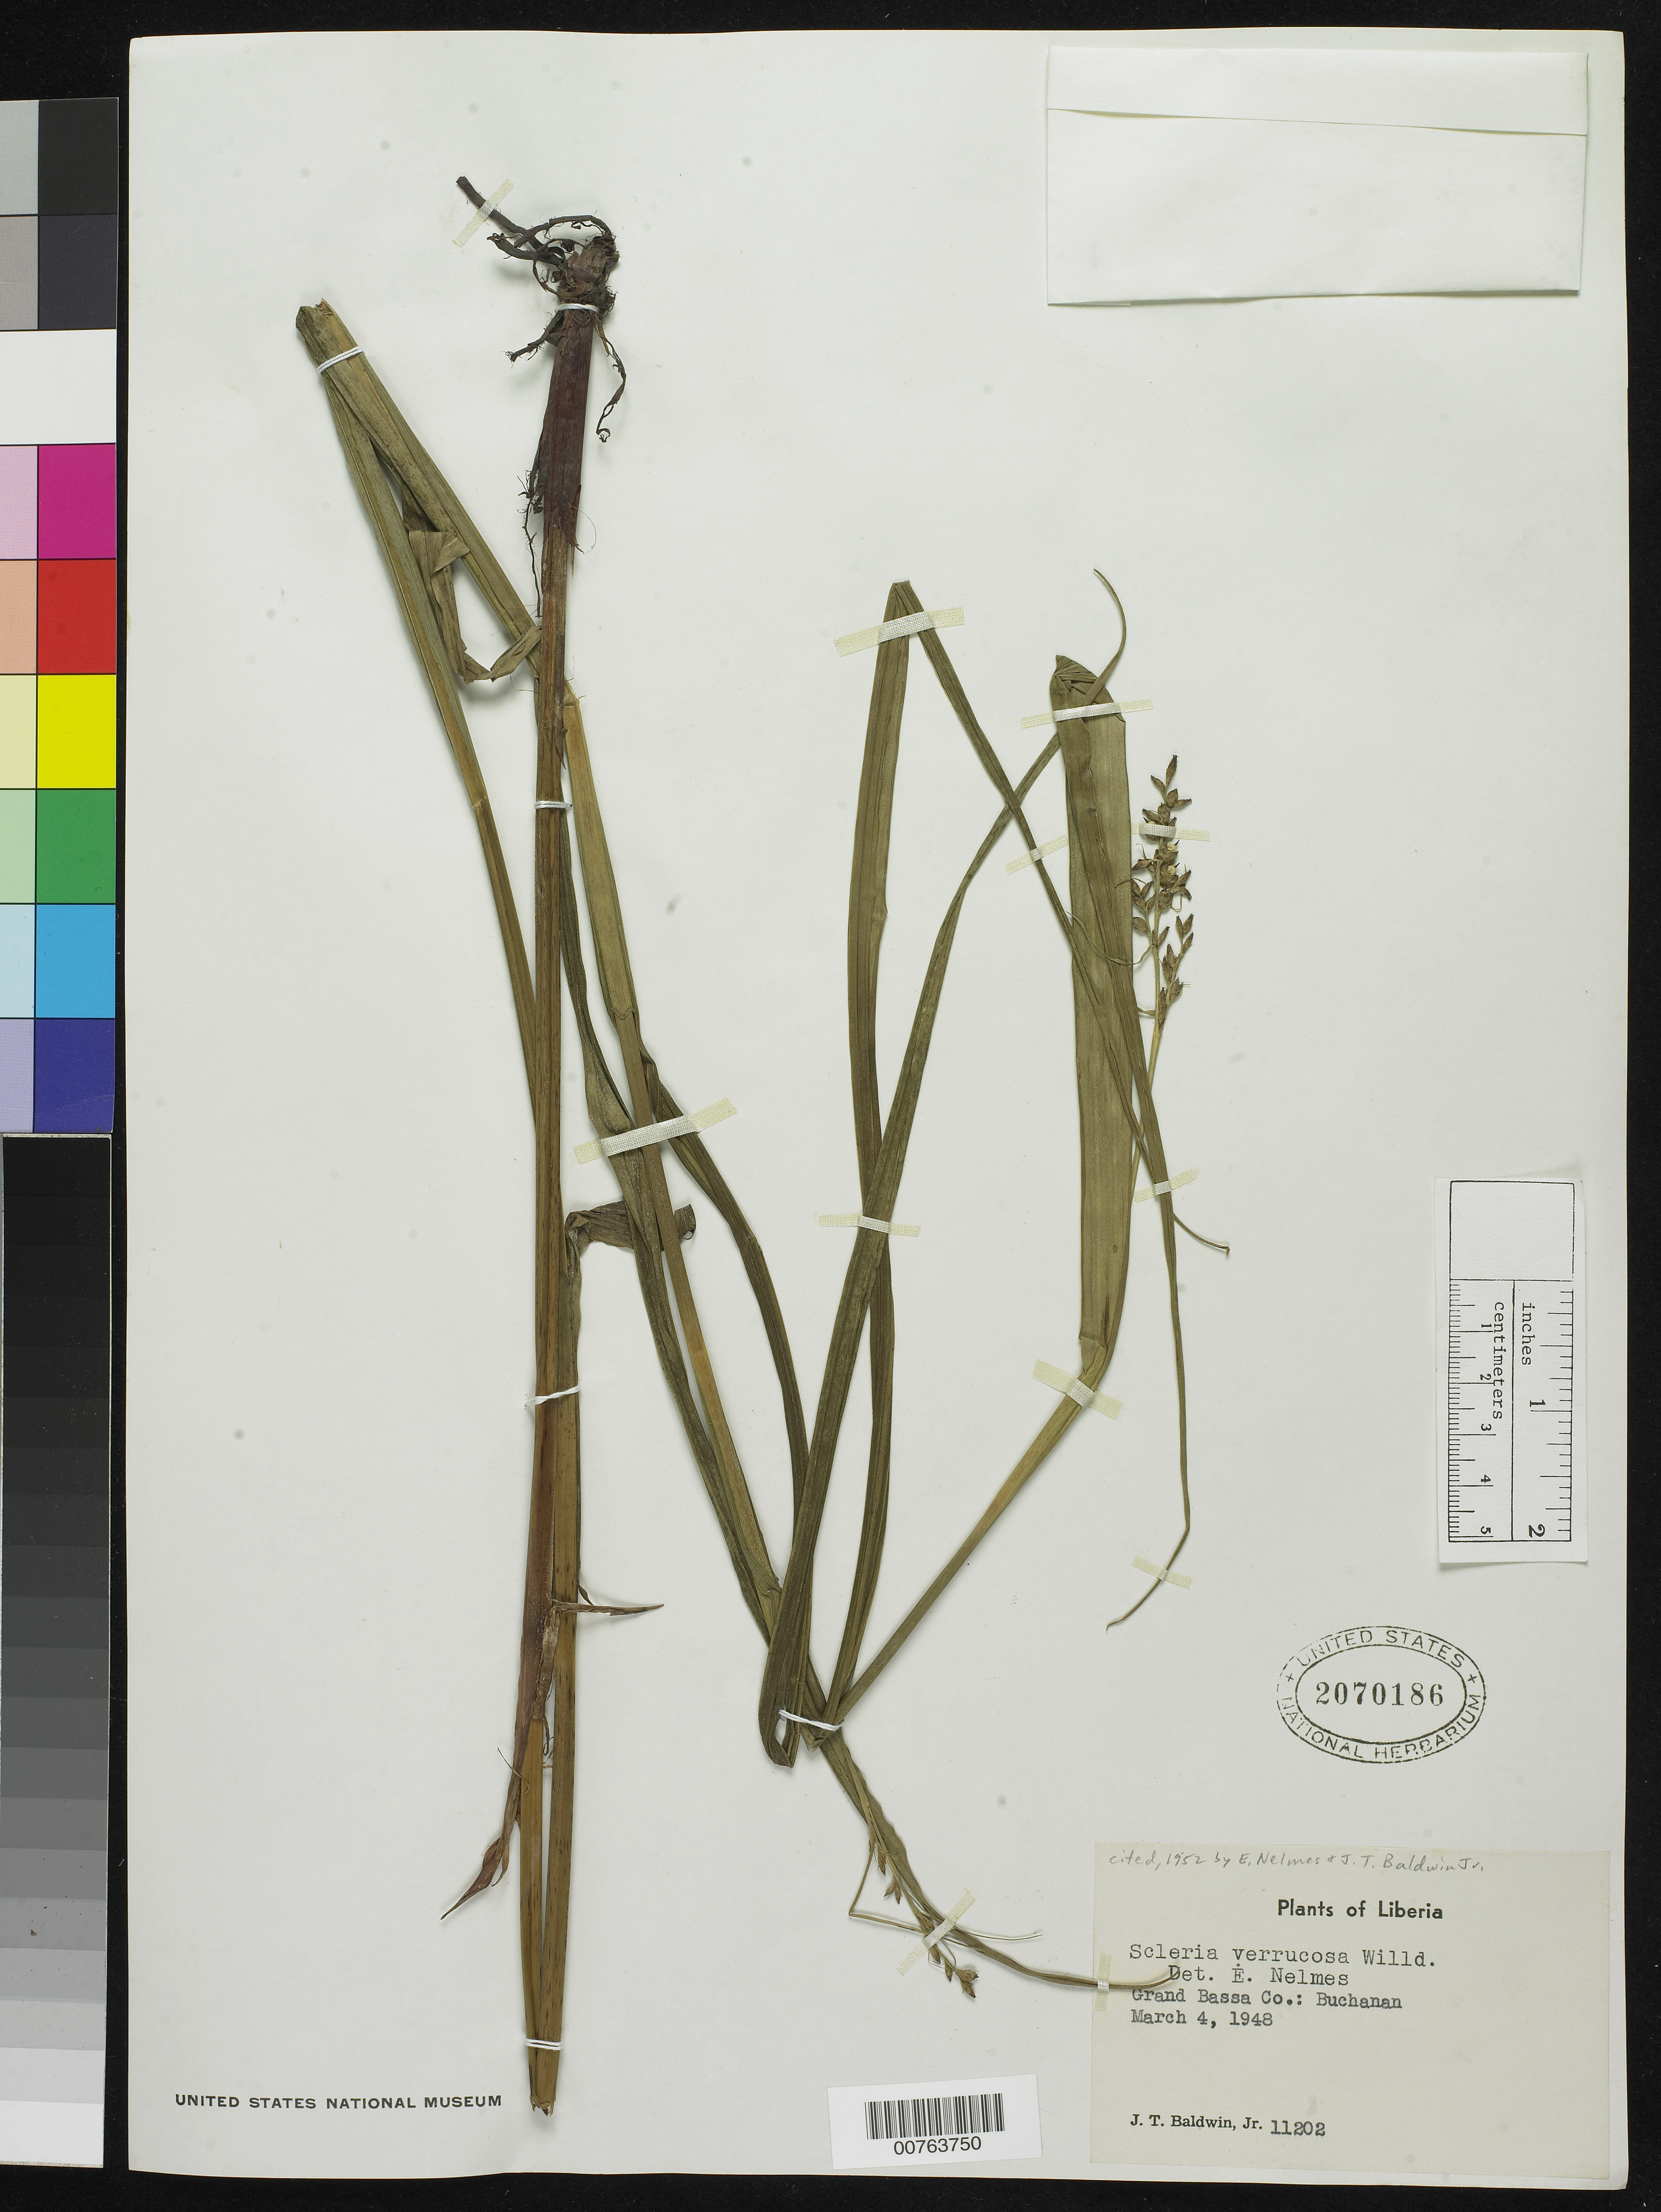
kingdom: Plantae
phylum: Tracheophyta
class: Liliopsida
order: Poales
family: Cyperaceae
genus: Scleria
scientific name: Scleria verrucosa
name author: Willd.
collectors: J. T. Baldwin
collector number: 11202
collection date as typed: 04 Mar 1948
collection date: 1948-03-04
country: Liberia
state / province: Grand Bassa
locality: Buchanan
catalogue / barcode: US 2070186